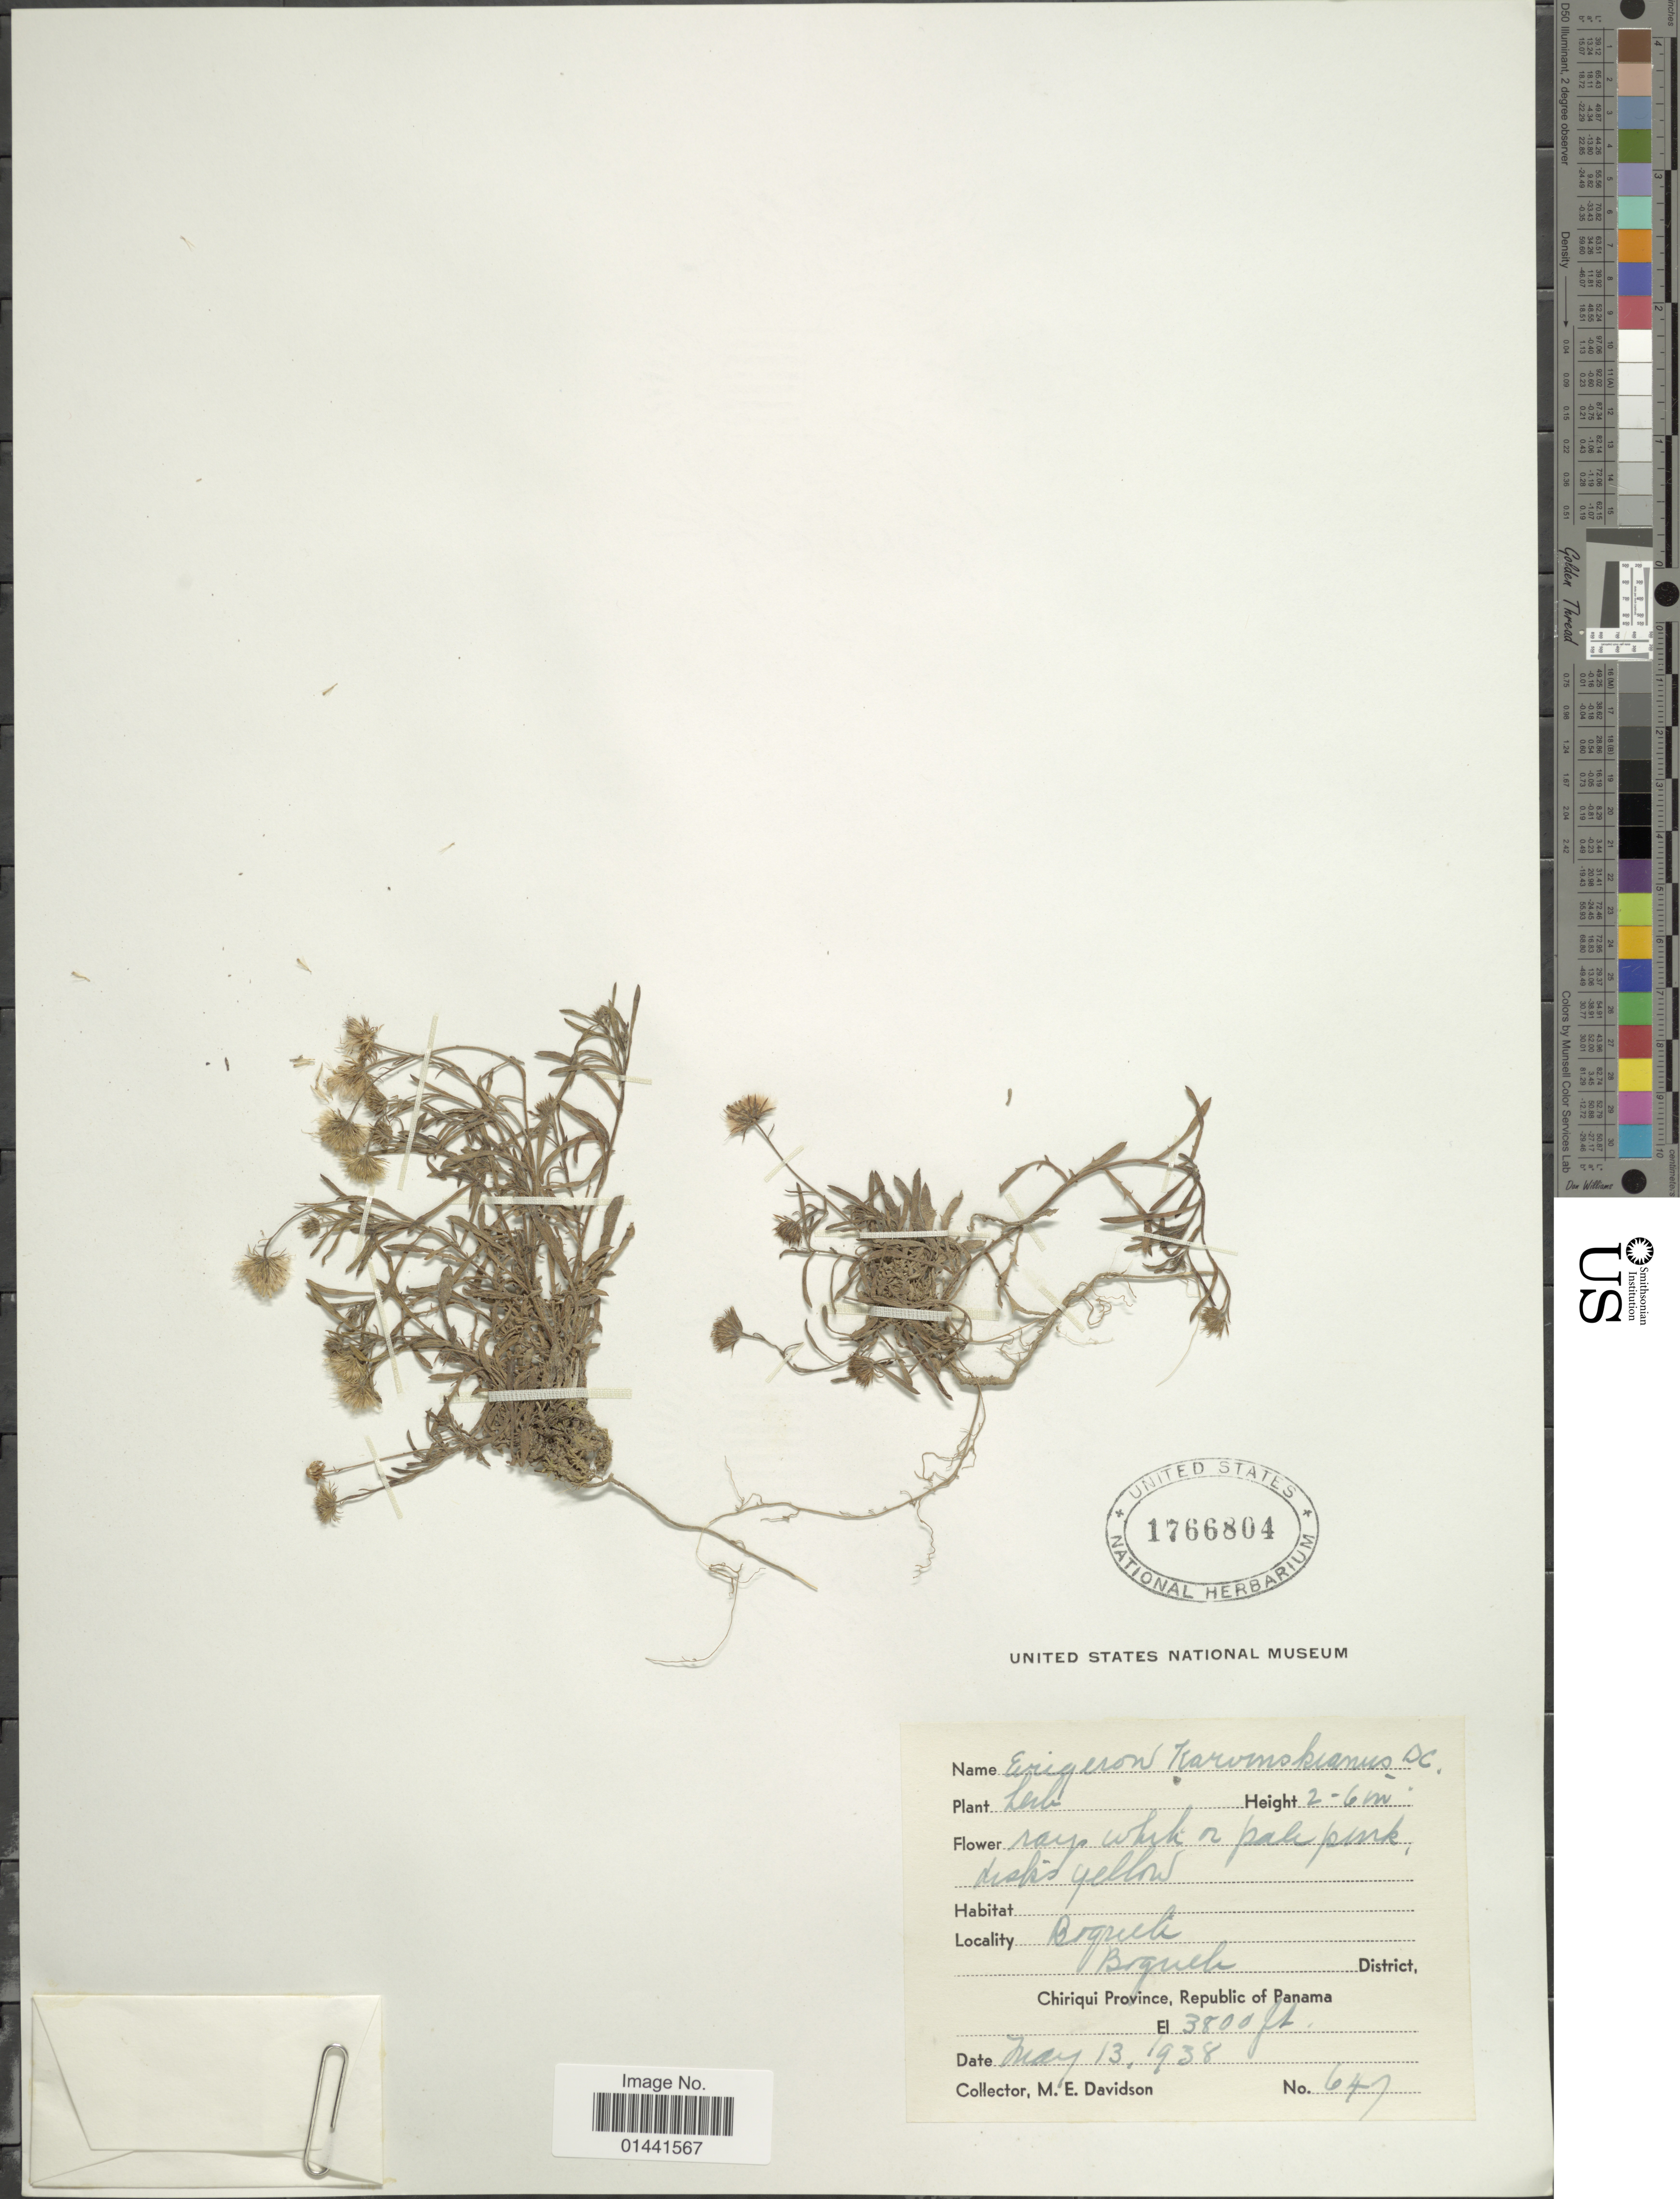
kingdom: Plantae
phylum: Tracheophyta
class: Magnoliopsida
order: Asterales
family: Asteraceae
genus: Erigeron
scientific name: Erigeron karvinskianus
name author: DC.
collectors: M. E. Davidson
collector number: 647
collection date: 1938-05-13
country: Panama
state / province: Chiriqui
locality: Boqueli District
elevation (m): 1158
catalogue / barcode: US 1766804